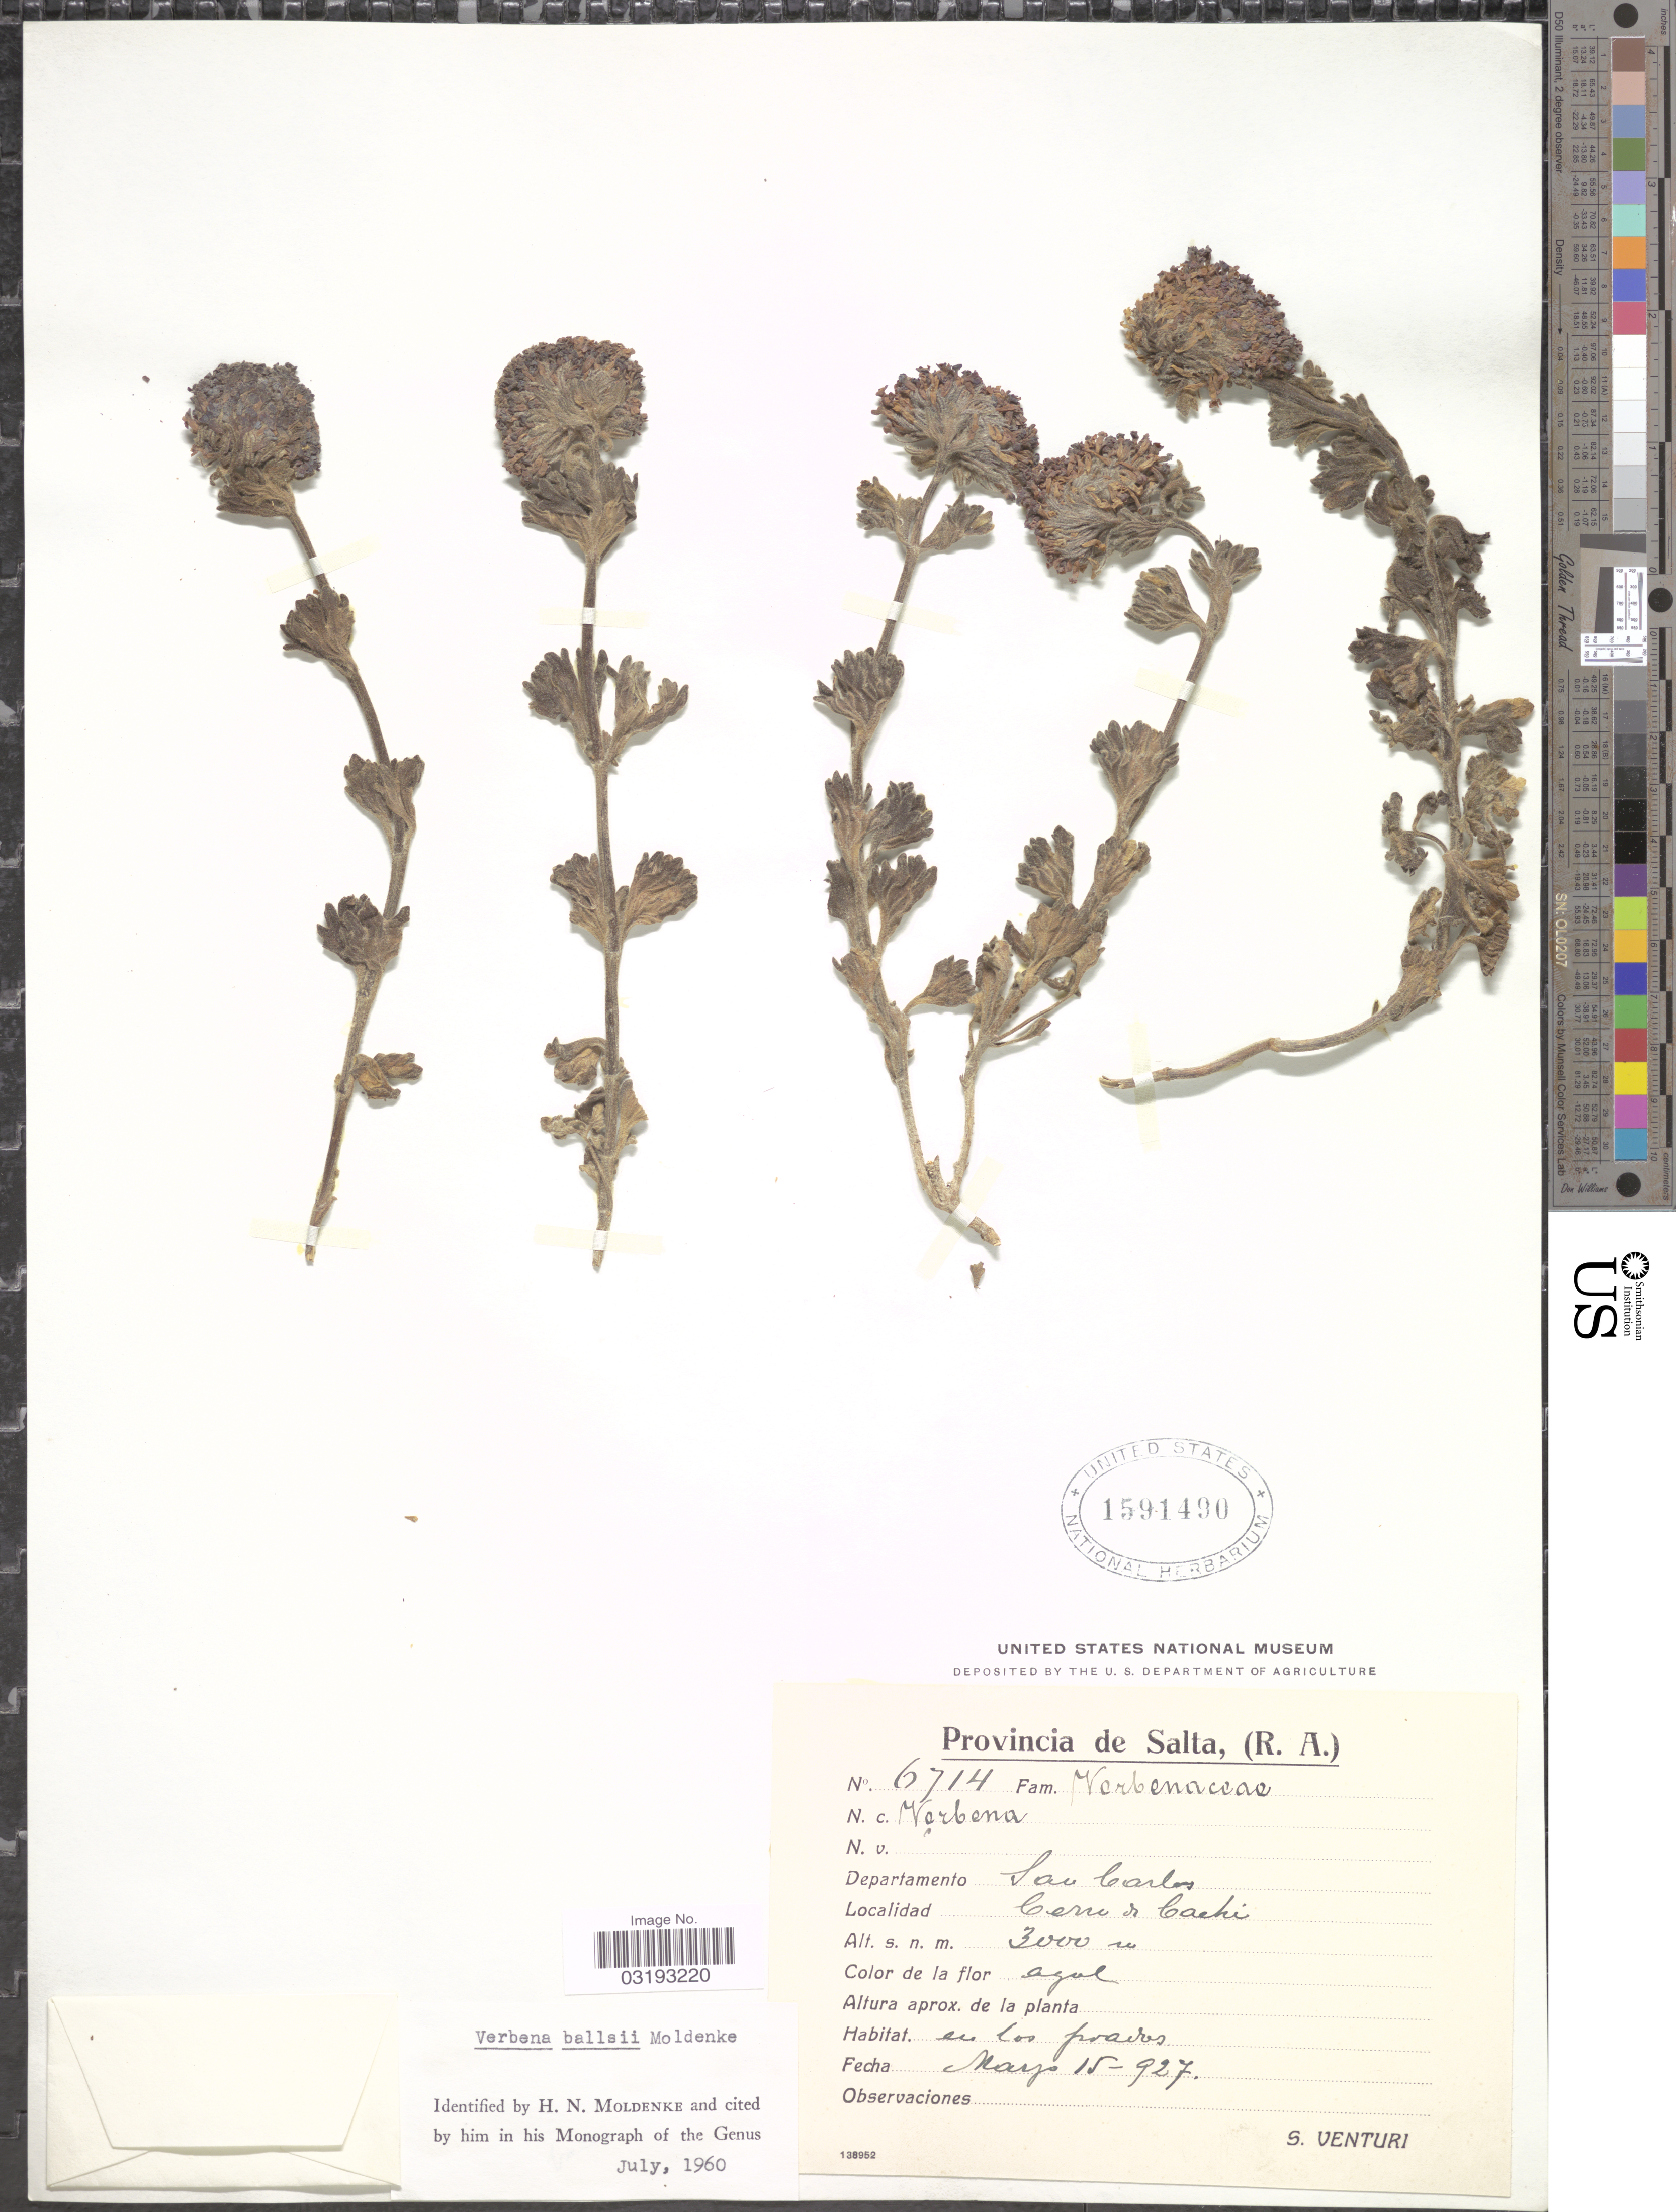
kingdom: Plantae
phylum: Tracheophyta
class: Magnoliopsida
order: Lamiales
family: Verbenaceae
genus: Verbena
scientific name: Verbena ballsii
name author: Moldenke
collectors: S. Venturi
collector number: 6714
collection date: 1927-05-15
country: Argentina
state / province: Salta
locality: Departamento San Carlos. Cerro de Cachi.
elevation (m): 3000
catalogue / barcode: US 1591490